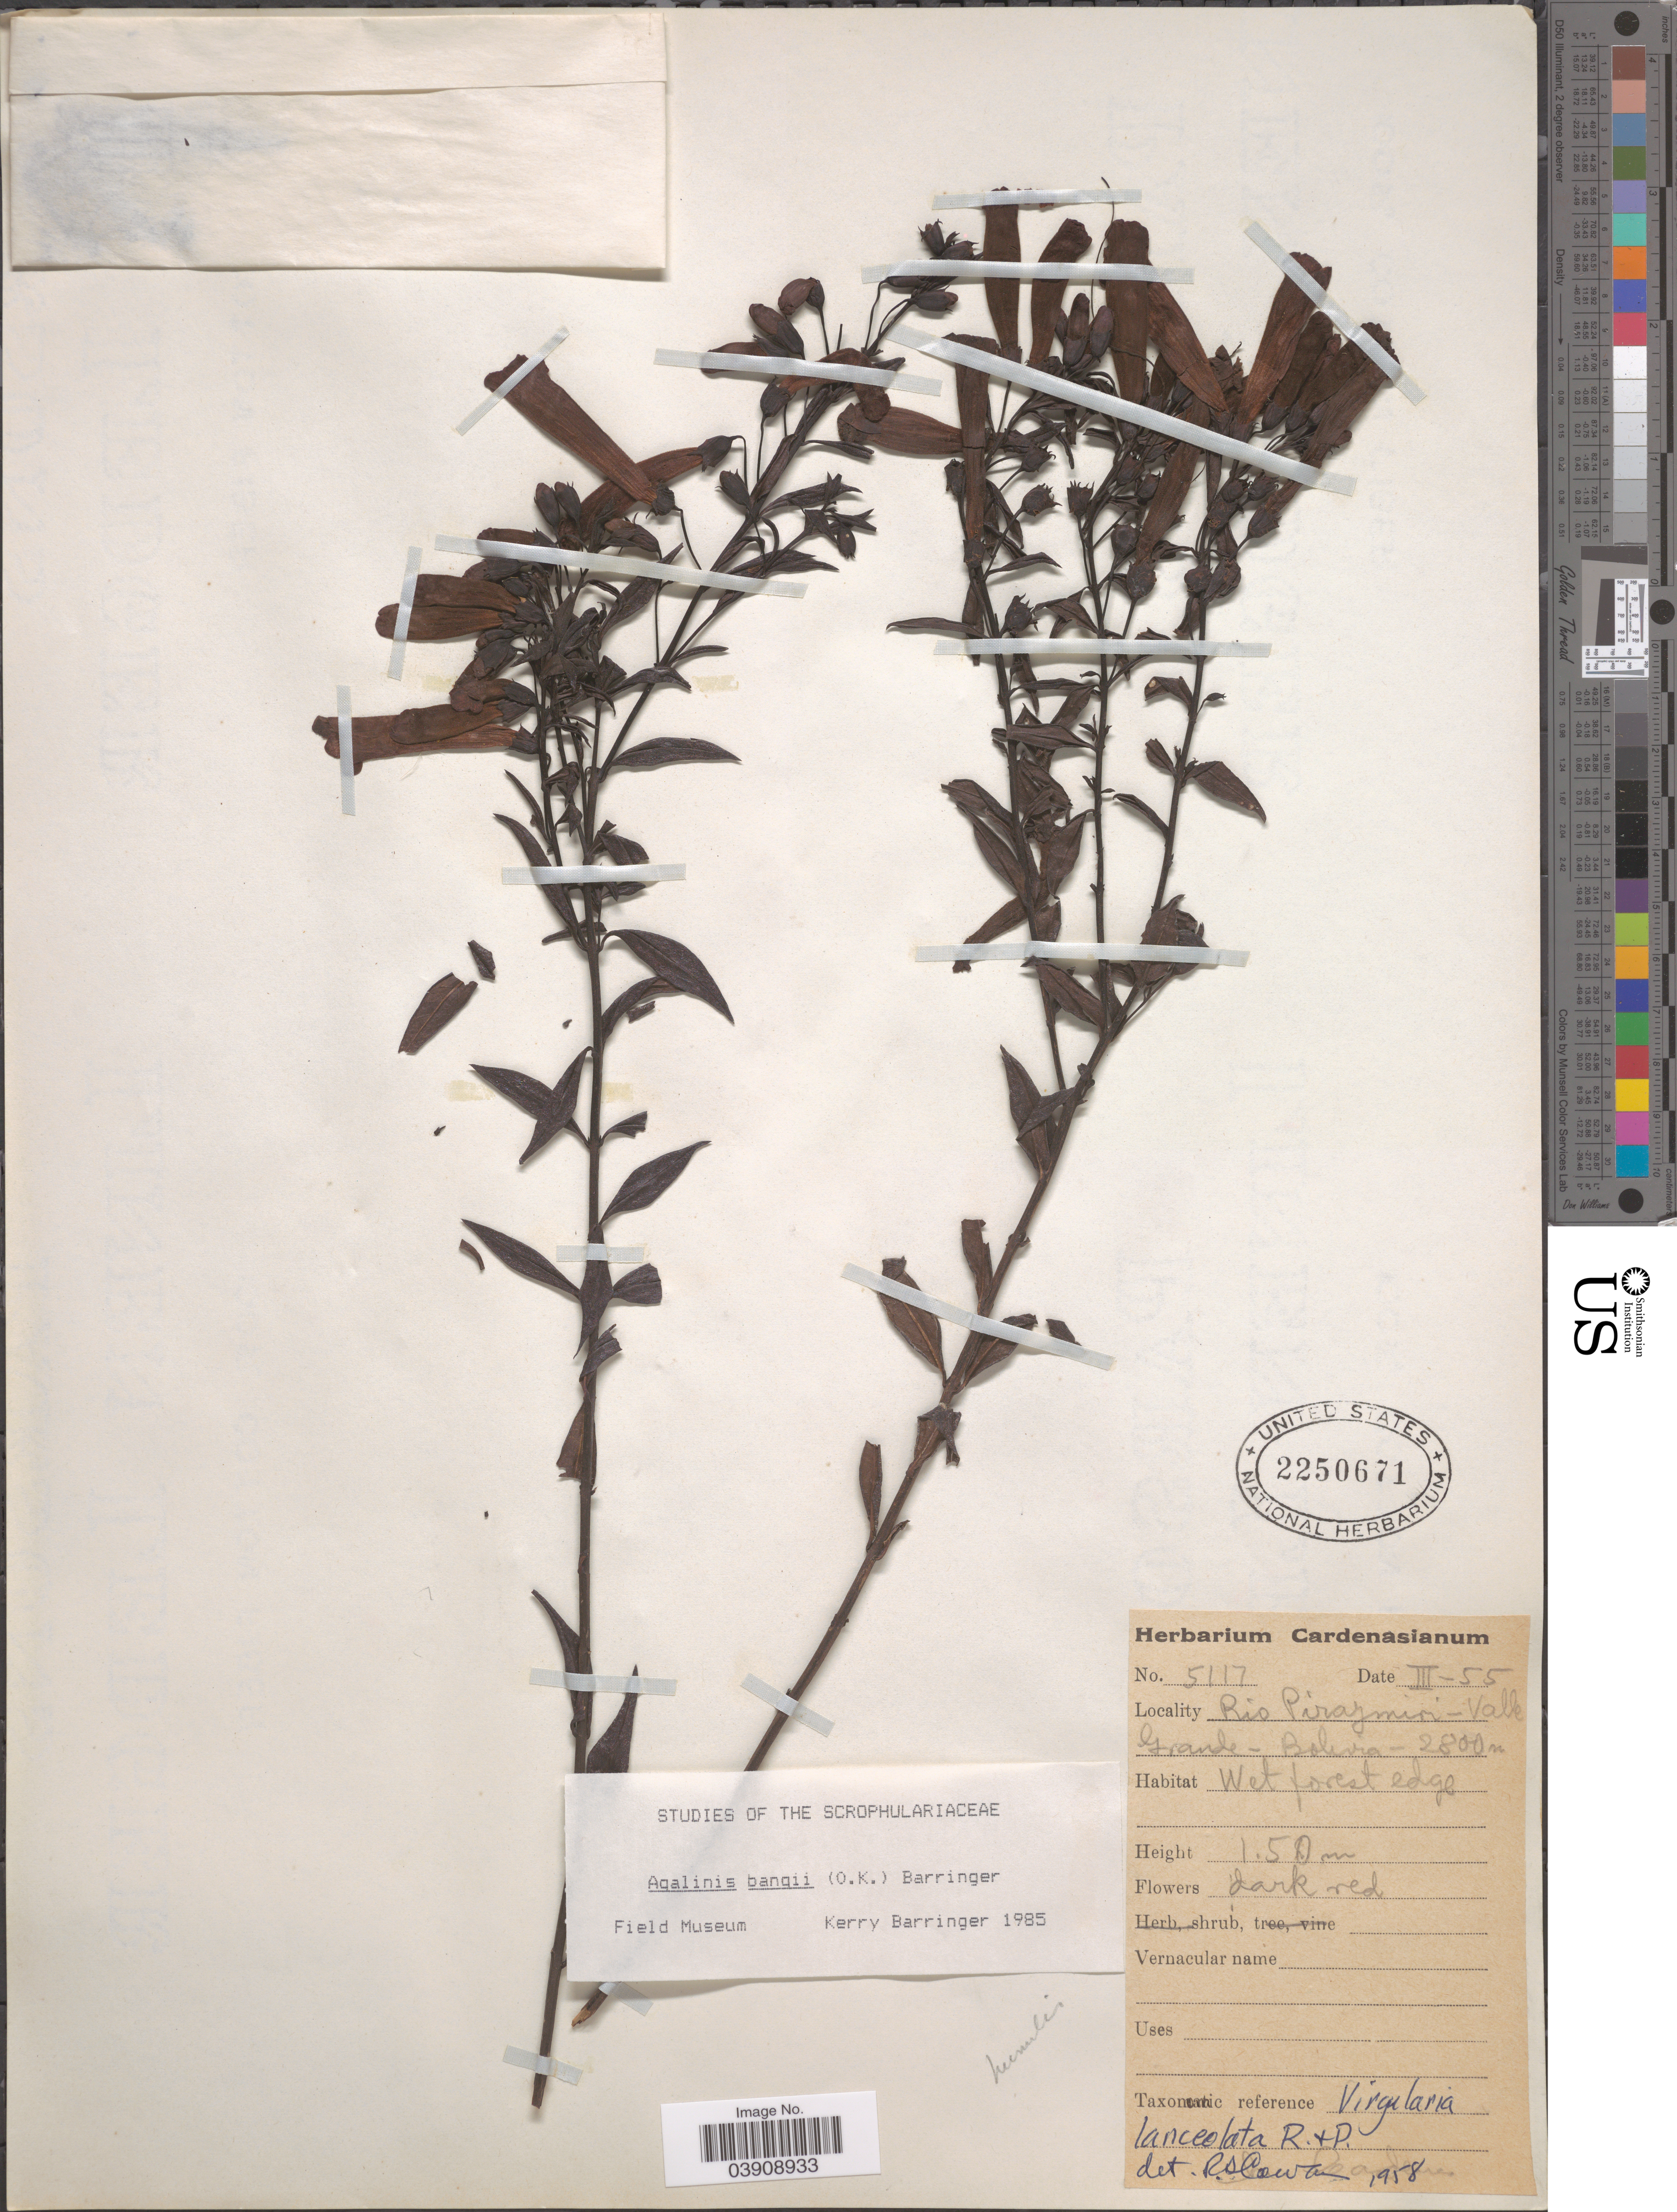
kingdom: Plantae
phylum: Tracheophyta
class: Magnoliopsida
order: Lamiales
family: Orobanchaceae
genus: Agalinis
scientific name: Agalinis bangii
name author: (Kuntze) Barringer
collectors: ex herb. Cardenasianum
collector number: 5117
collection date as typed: Transcribed d/m/y: /3/55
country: Bolivia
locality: Rio Pirajmiri - Valle Grande.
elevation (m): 2800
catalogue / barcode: US 2250671